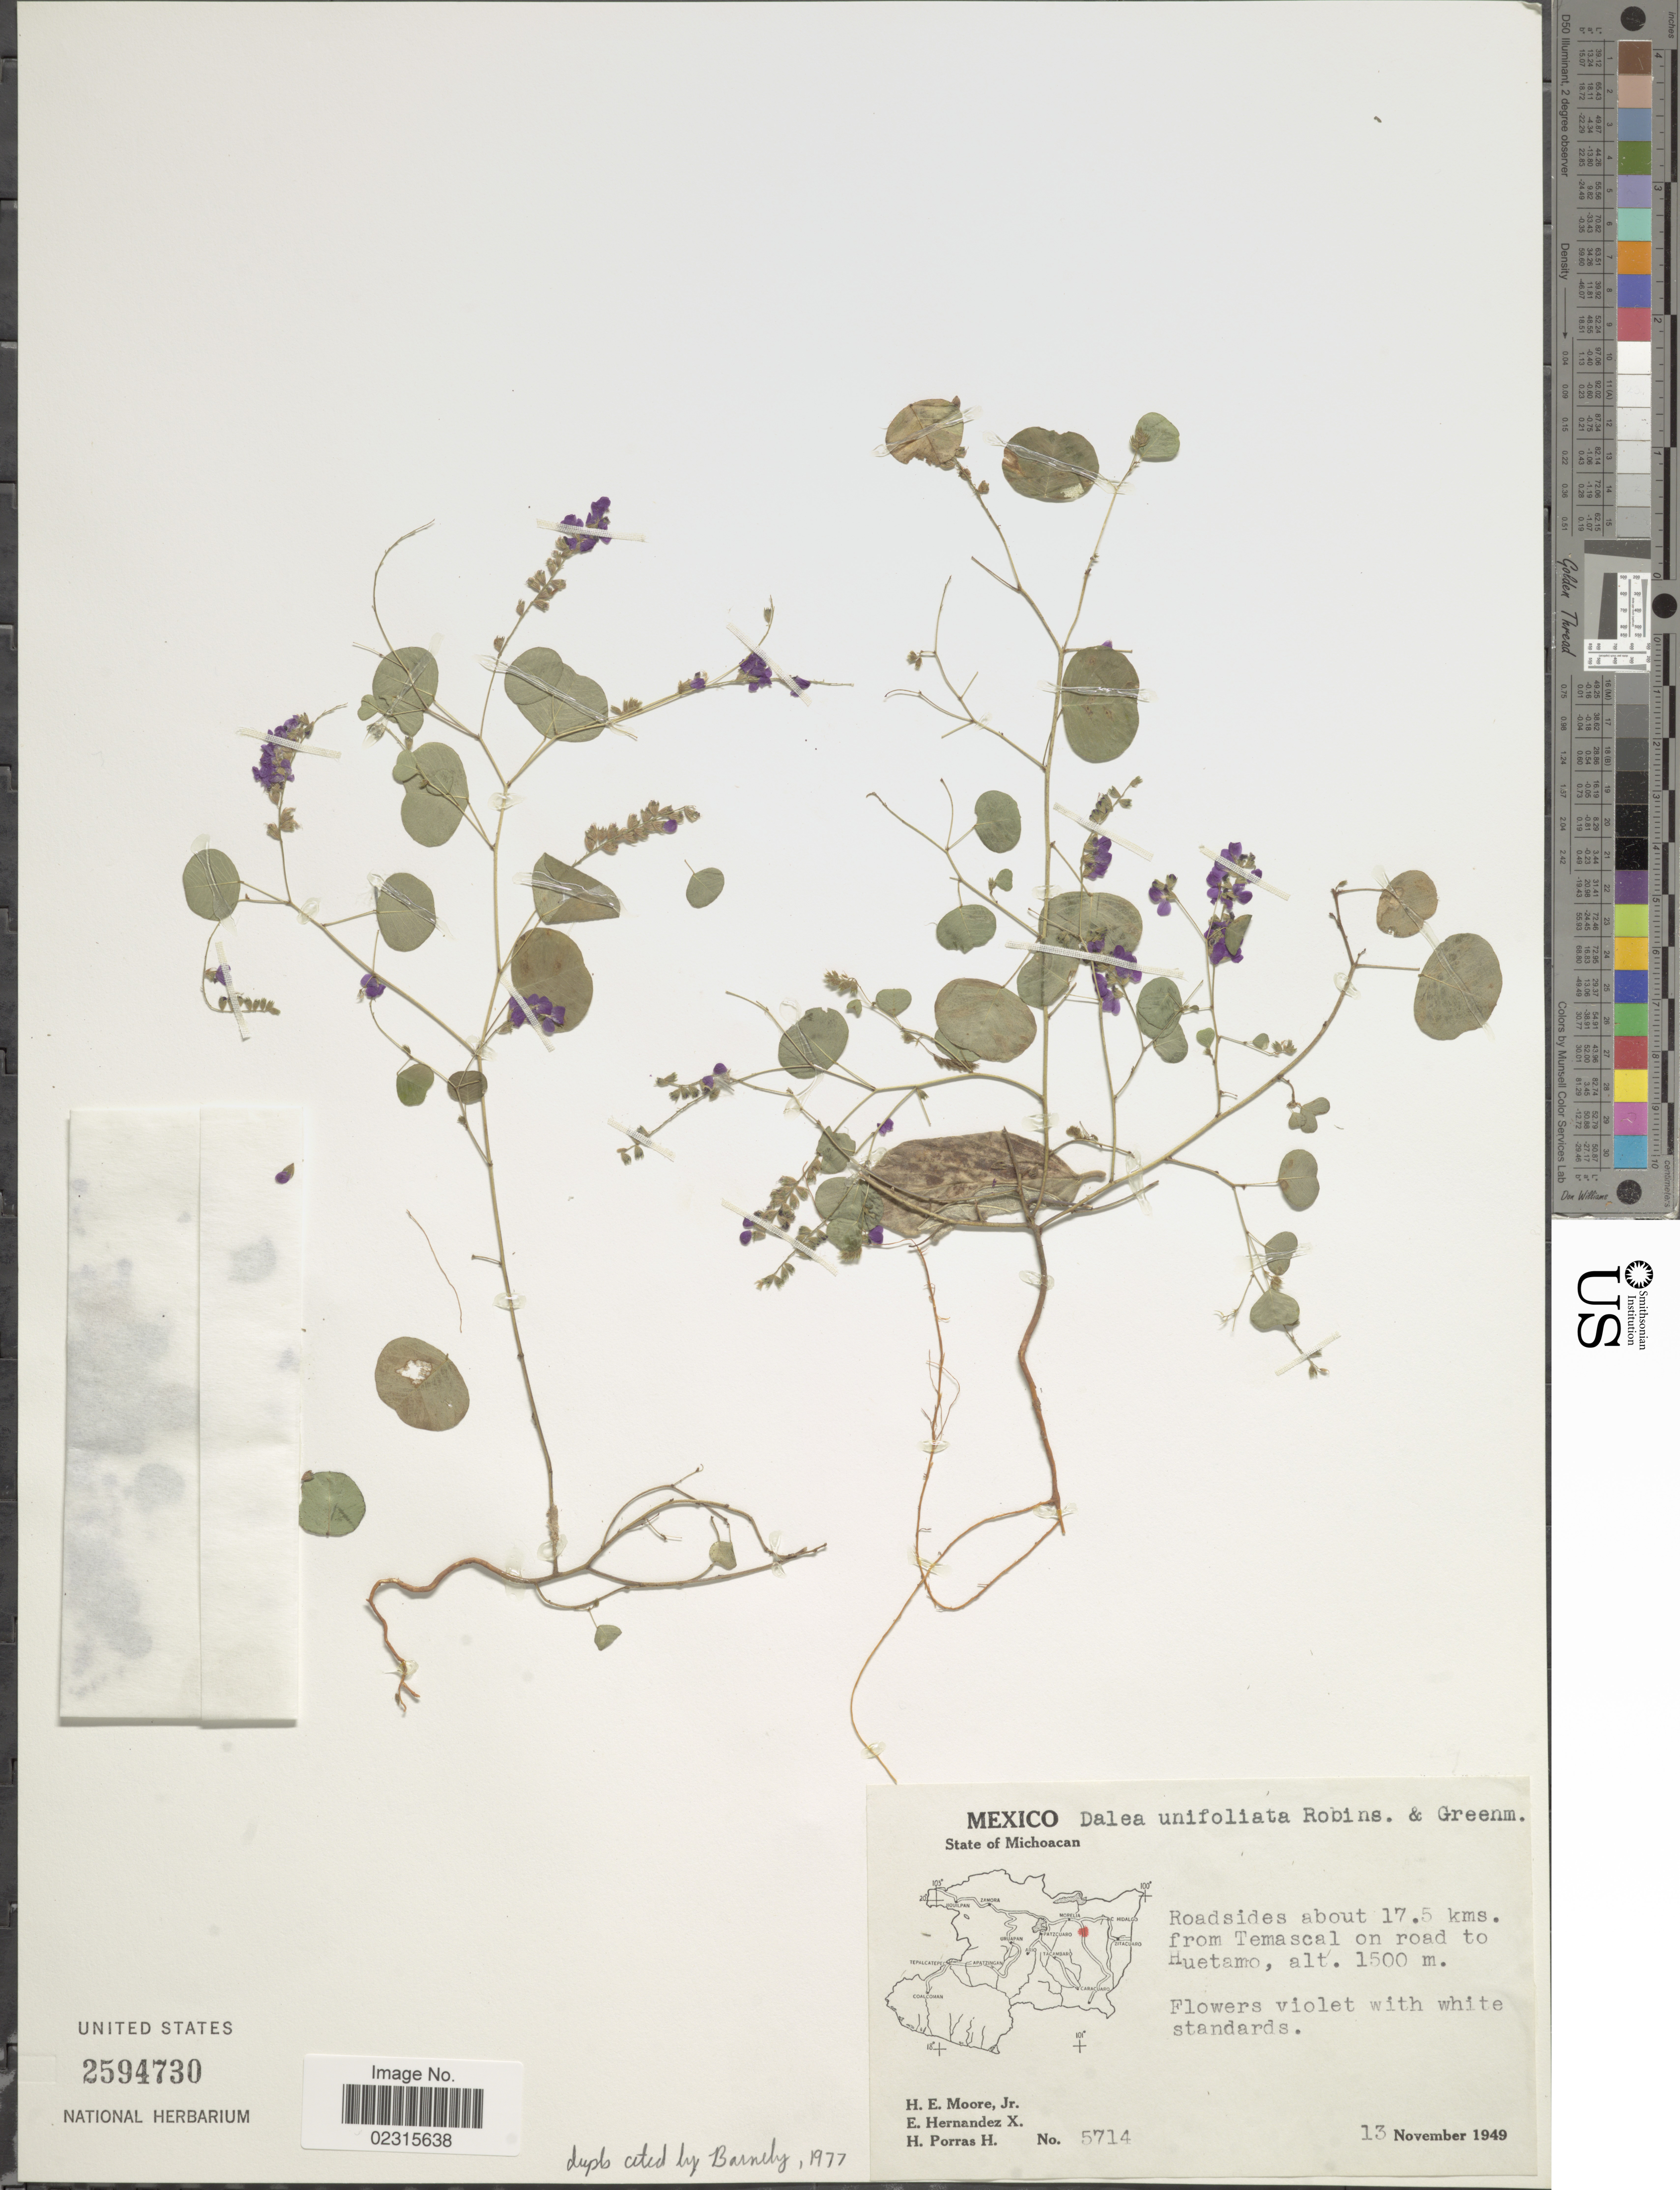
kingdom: Plantae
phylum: Tracheophyta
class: Magnoliopsida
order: Fabales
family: Fabaceae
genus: Marina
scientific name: Marina unifoliolata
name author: (B.L. Rob. & Greenm.) Barneby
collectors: H. Moore, E. Hernandez X. & H. Porras-H.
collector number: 5714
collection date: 1949-11-13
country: Mexico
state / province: Michoacán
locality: about 17.5 kms. from Temascal on road to Huetamo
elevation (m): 1500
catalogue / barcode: US 2594730